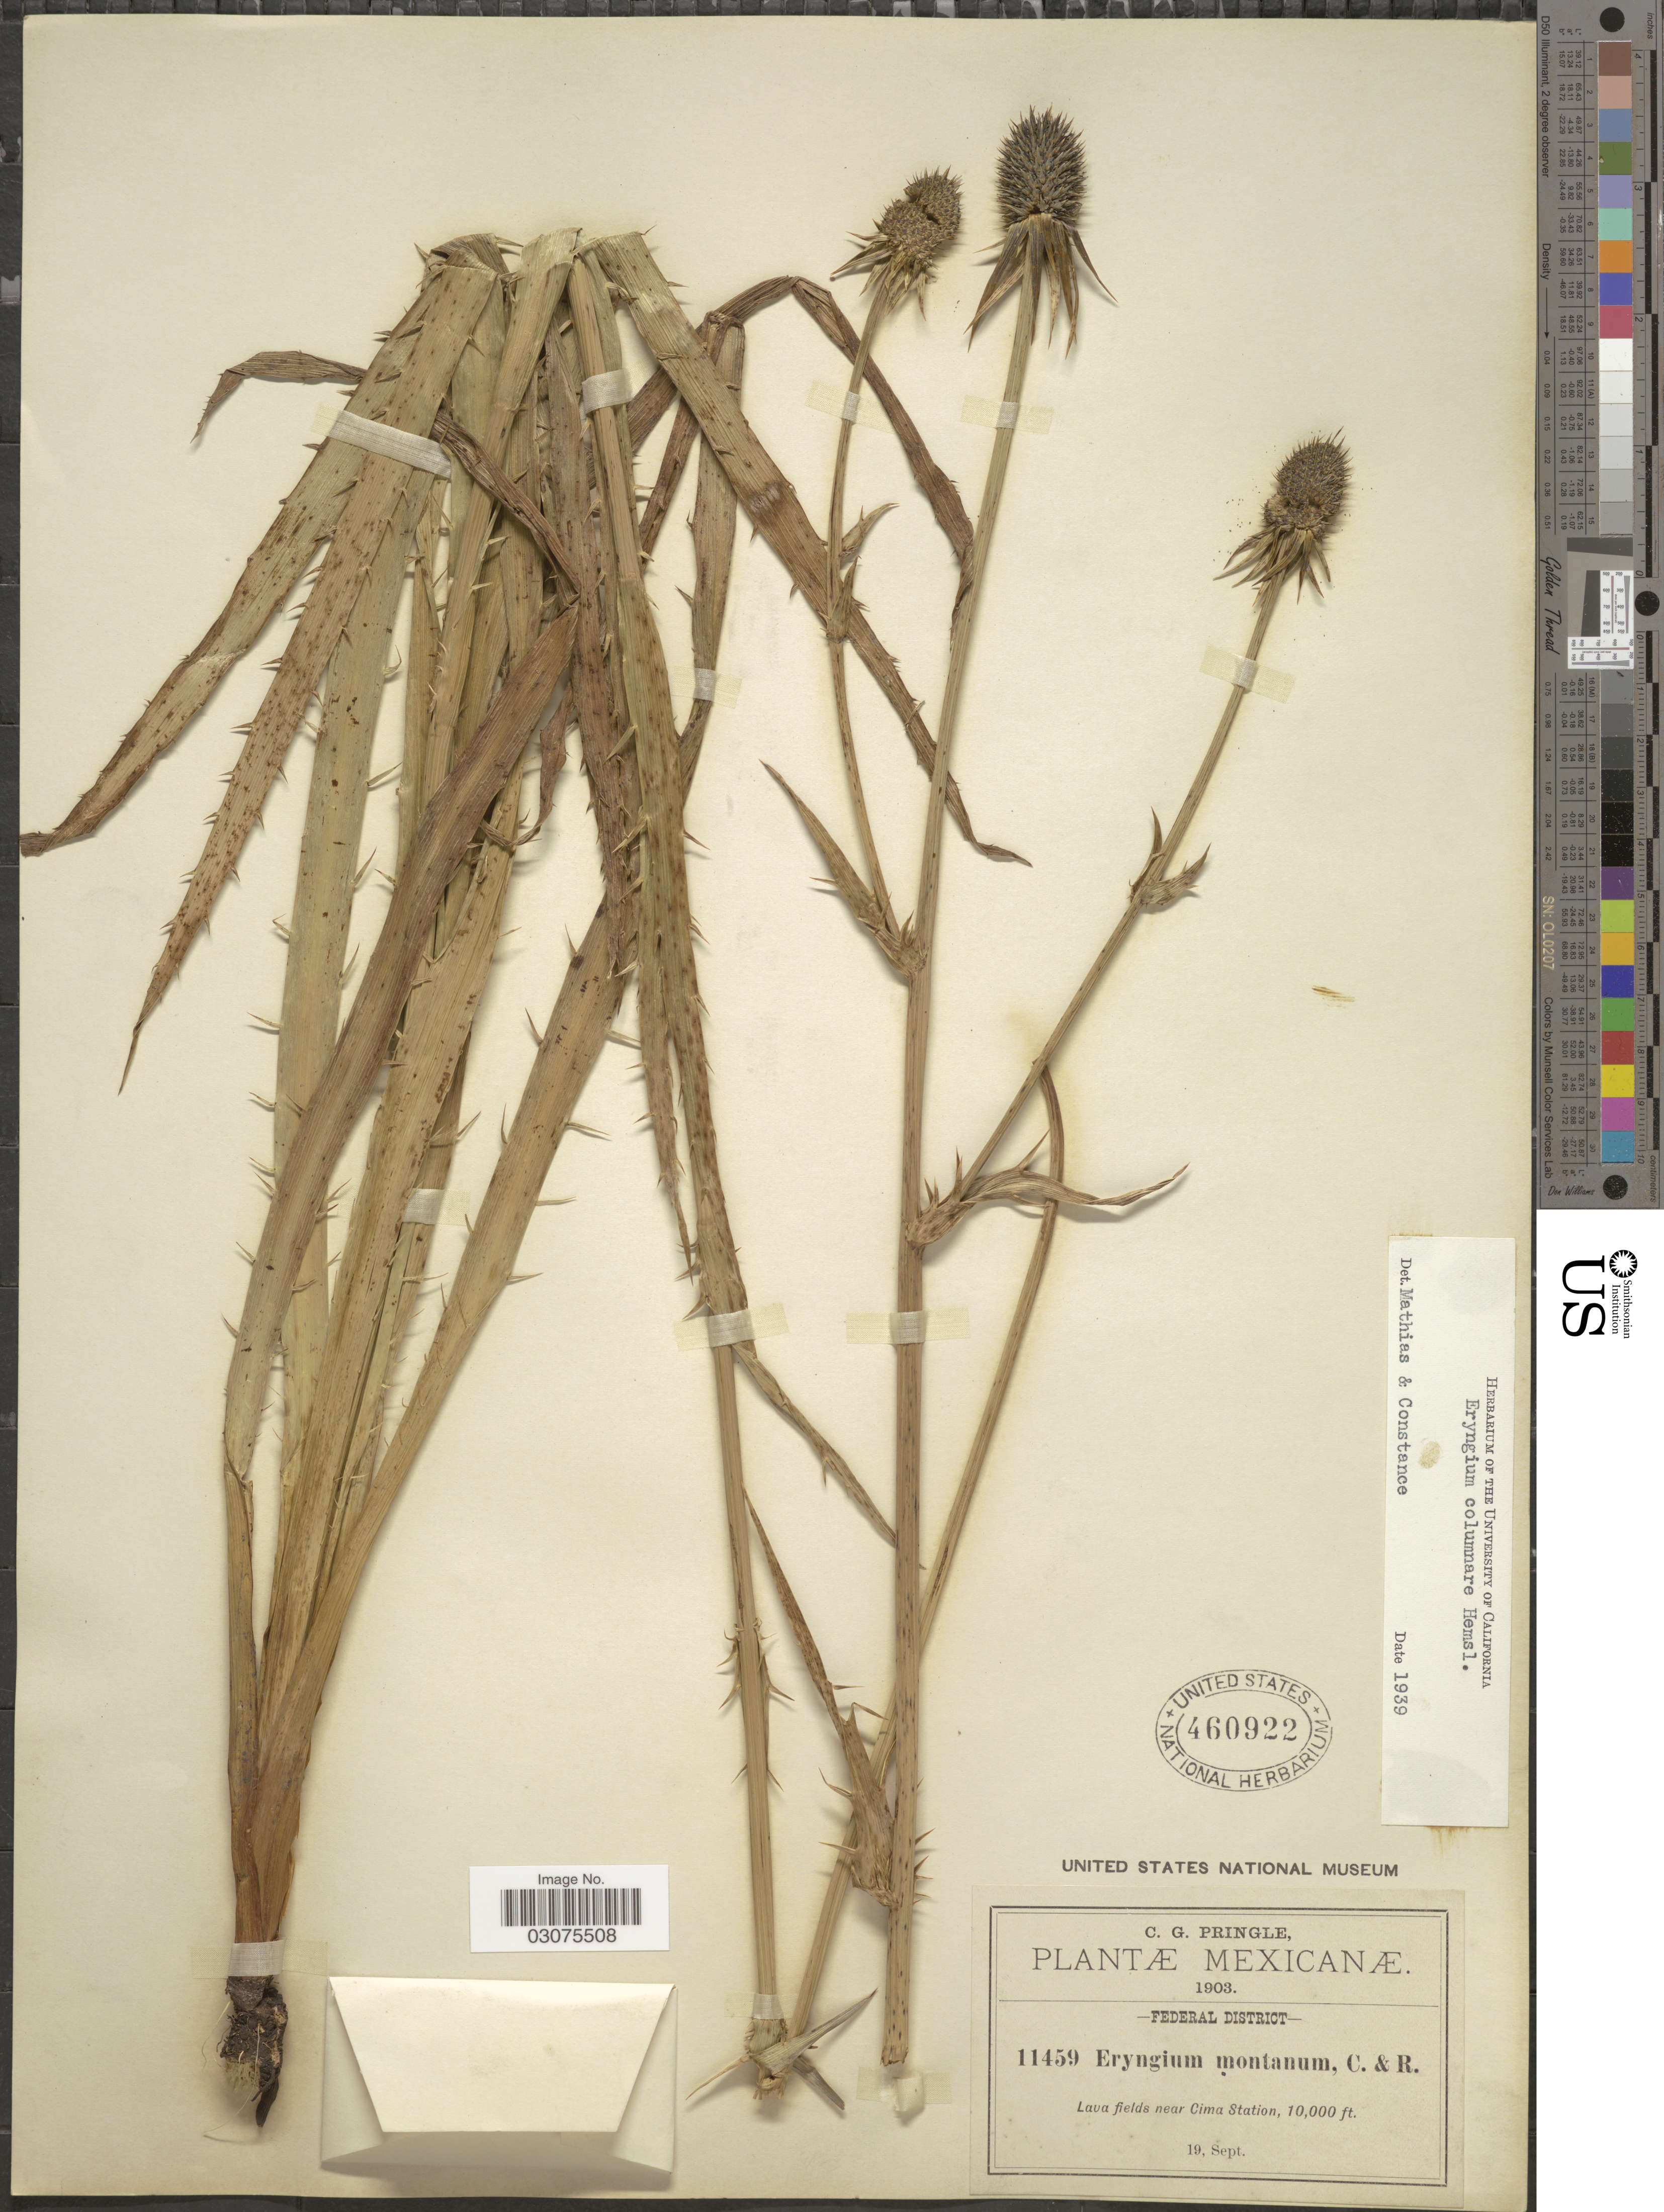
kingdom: Plantae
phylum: Tracheophyta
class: Magnoliopsida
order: Apiales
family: Apiaceae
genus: Eryngium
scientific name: Eryngium columnare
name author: Hemsl.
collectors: C. G. Pringle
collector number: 11459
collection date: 1903-09-19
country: Mexico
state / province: Distrito Federal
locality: Federal District, Lava fields near Cima Station.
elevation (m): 3048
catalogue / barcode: US 460922